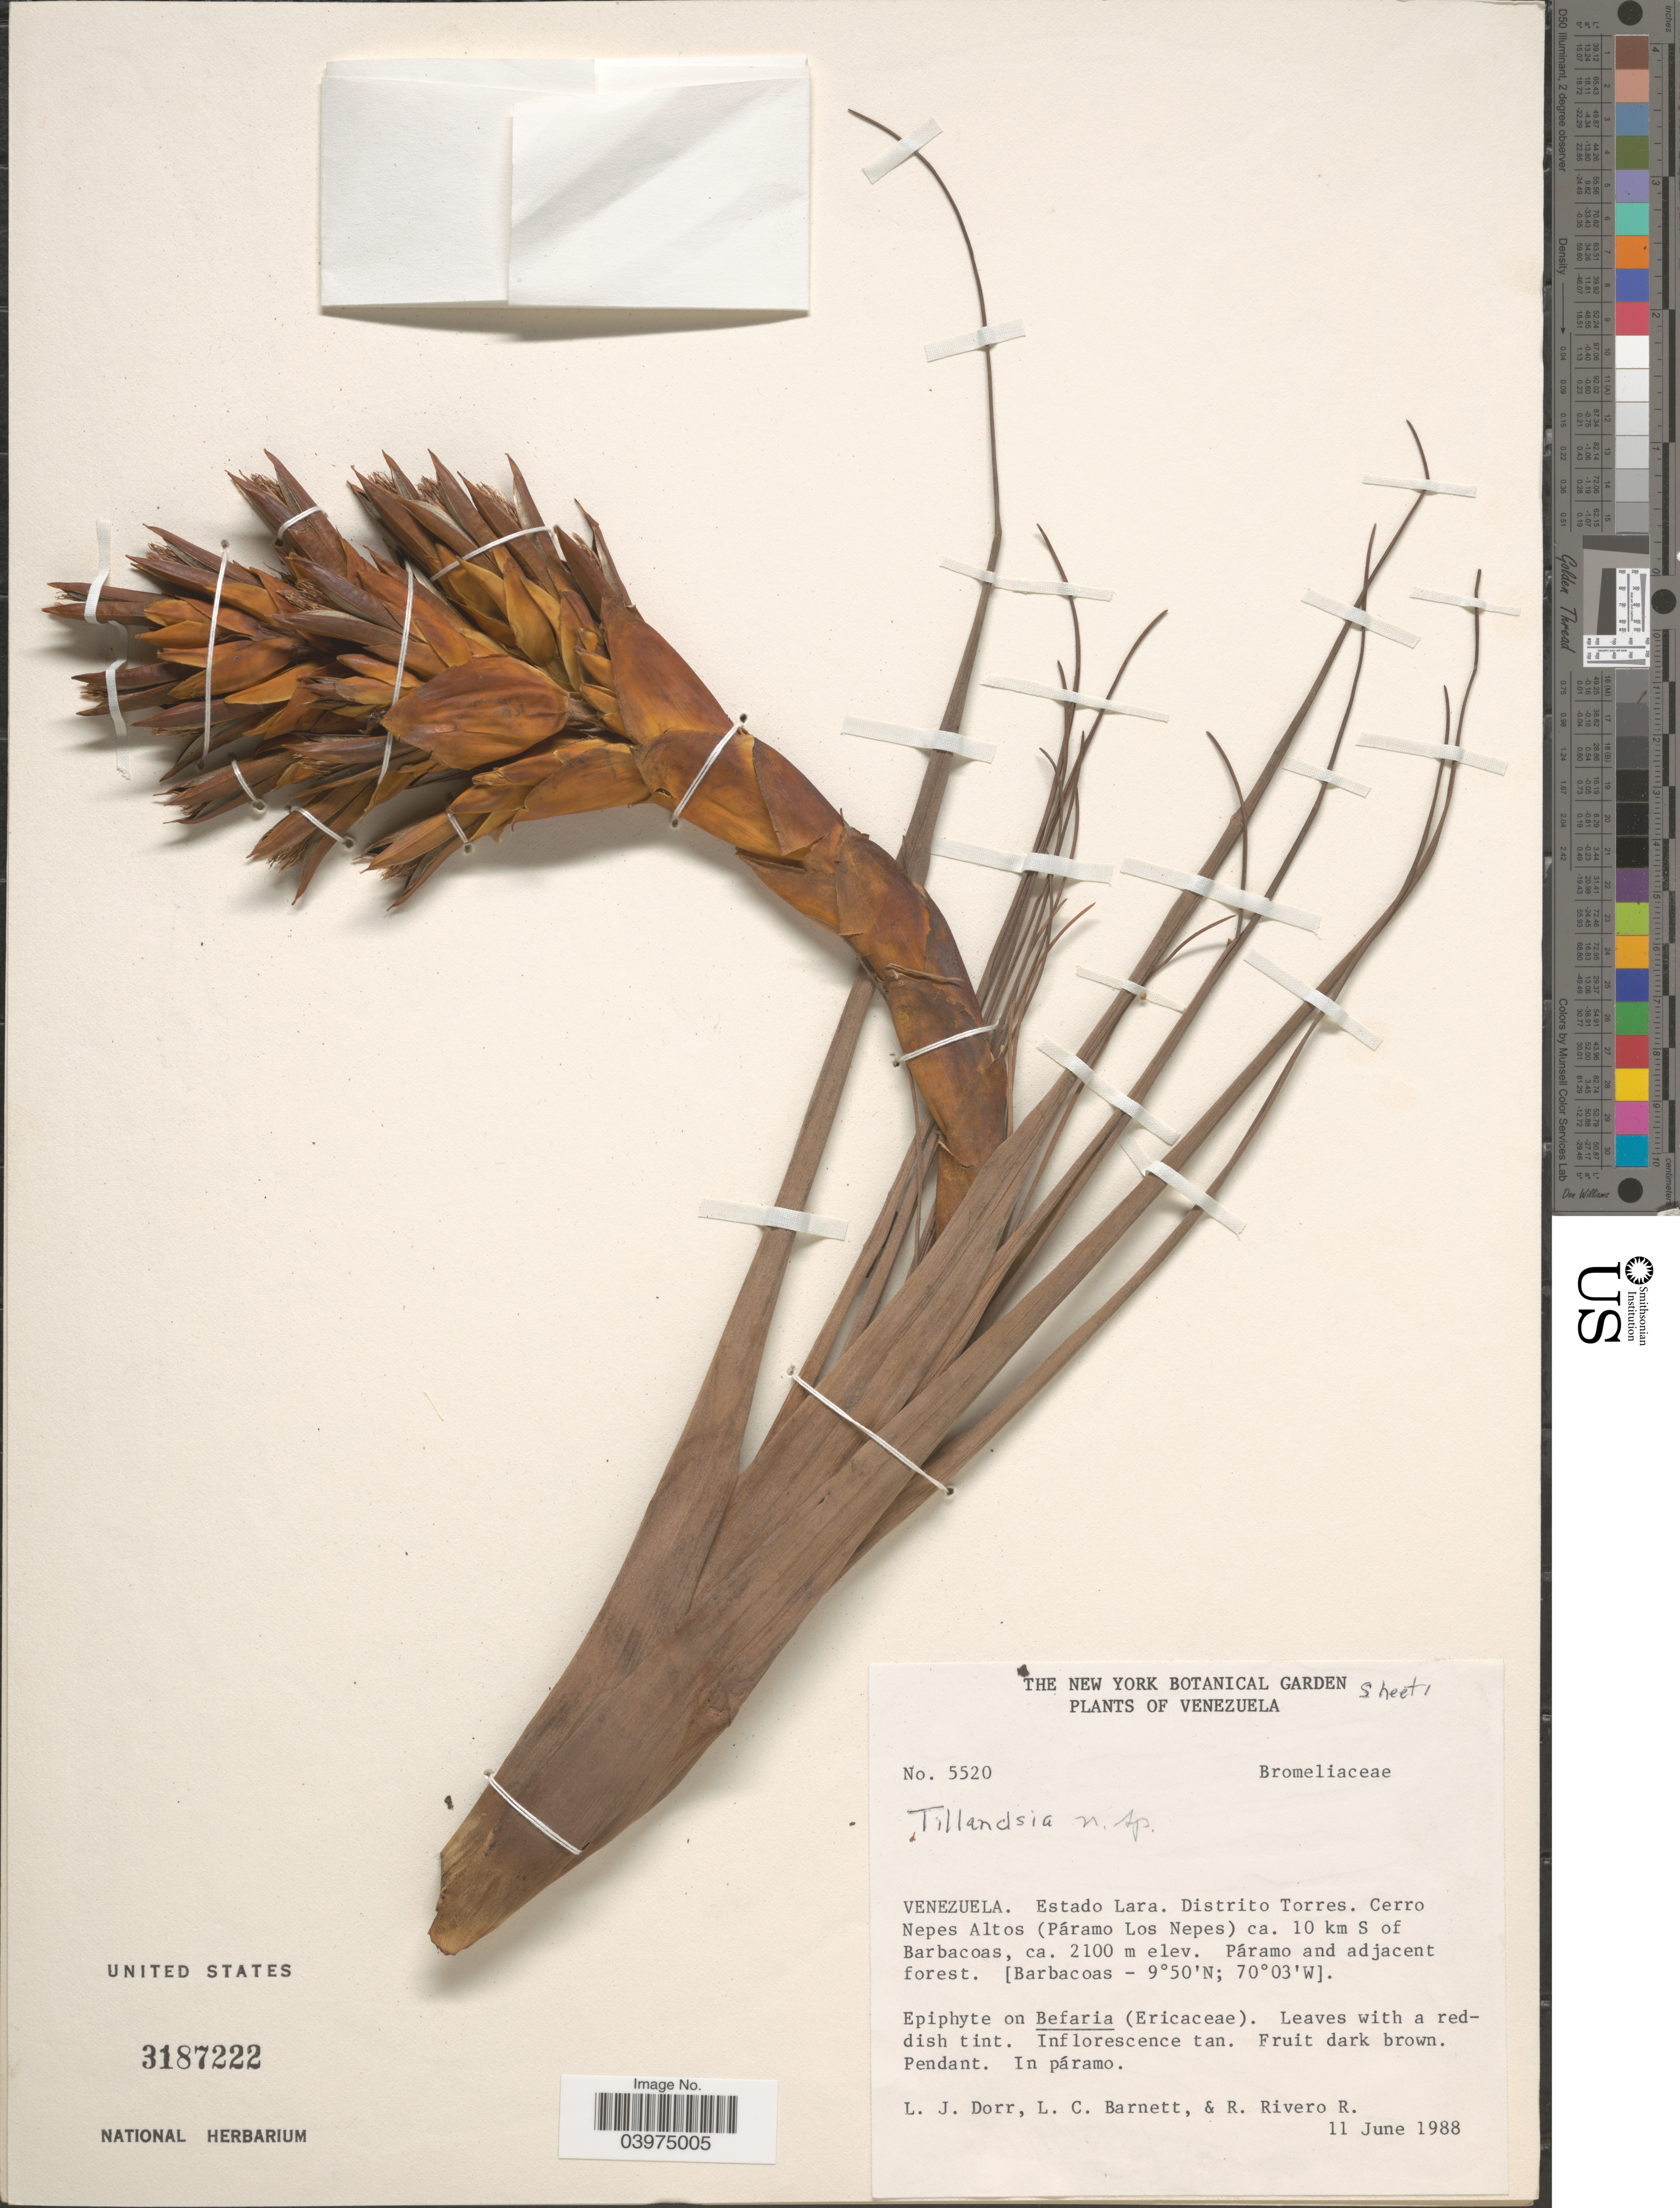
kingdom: Plantae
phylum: Tracheophyta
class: Liliopsida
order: Poales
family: Bromeliaceae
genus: Tillandsia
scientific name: Tillandsia sp.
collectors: L. J. Dorr, L. C. Barnett & R. Rivero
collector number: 5520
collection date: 1988-06-11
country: Venezuela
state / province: Lara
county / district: Torres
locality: Cerro Nepes Altos (Páramo Los Nepes) ca. 10 km S of Barbacoas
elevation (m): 2100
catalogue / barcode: US 3187222